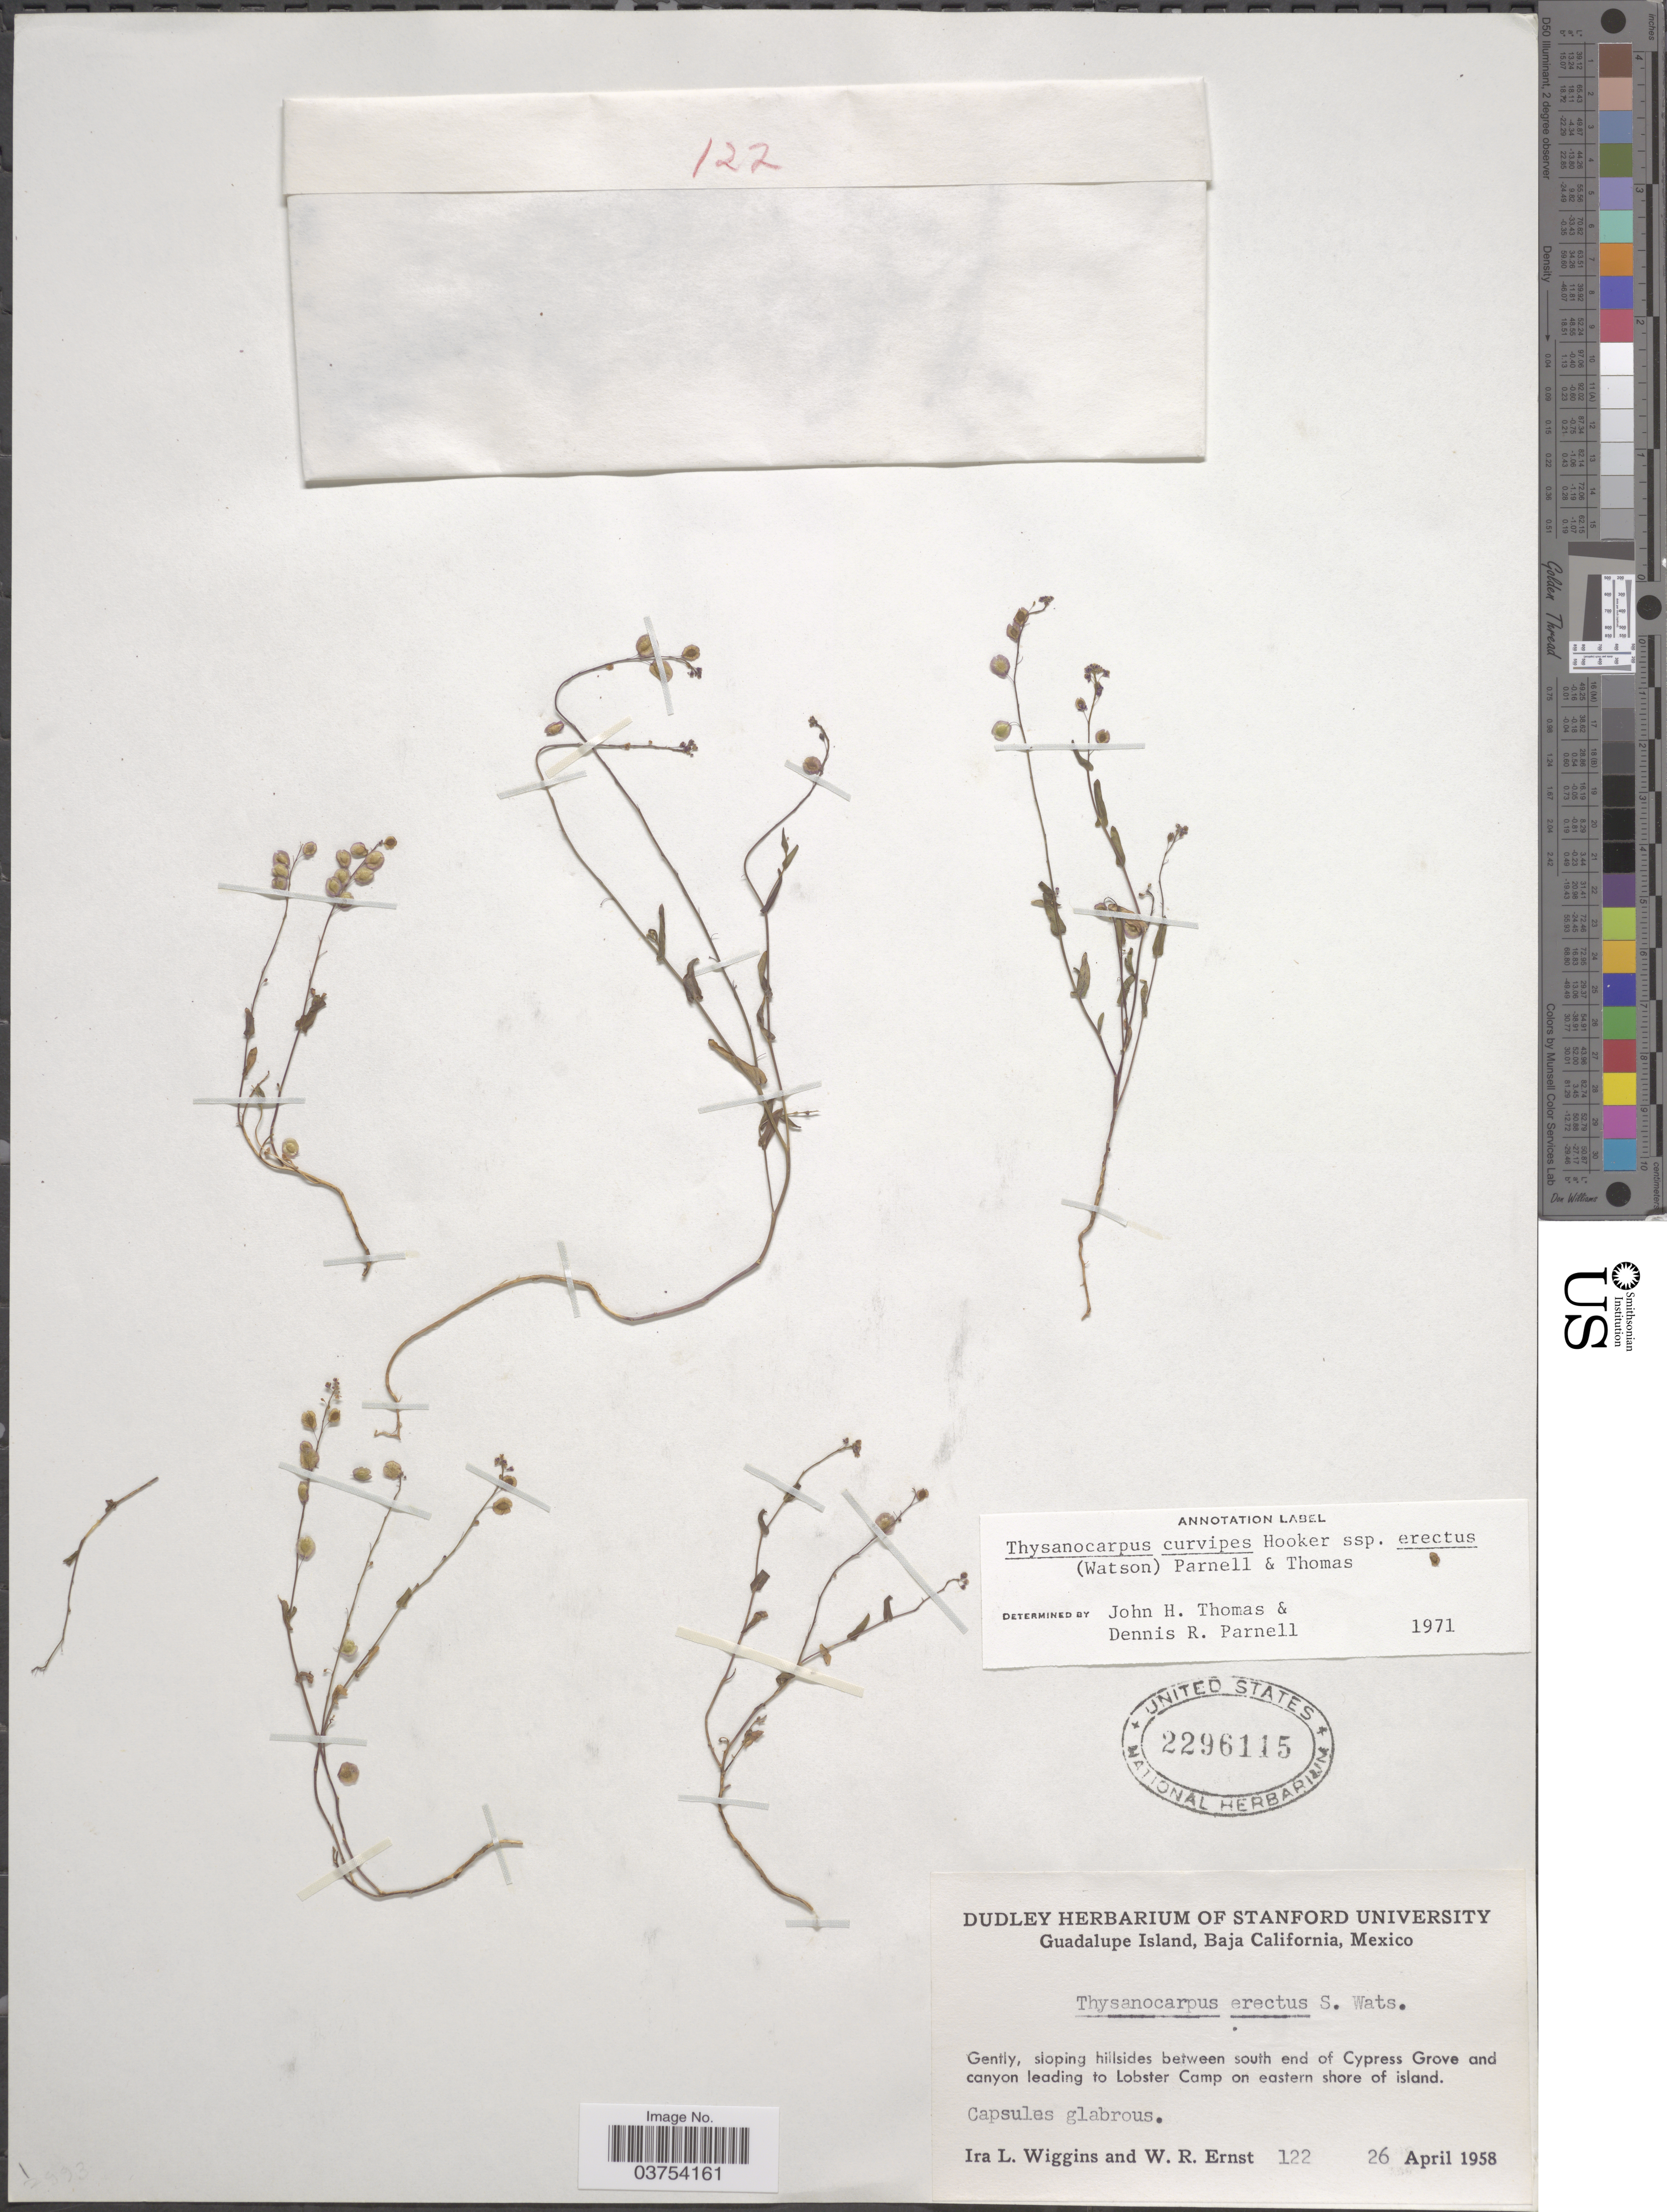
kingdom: Plantae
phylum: Tracheophyta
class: Magnoliopsida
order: Brassicales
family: Brassicaceae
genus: Thysanocarpus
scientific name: Thysanocarpus curvipes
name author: Hook.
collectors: I. L. Wiggins & W. R. Ernst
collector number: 122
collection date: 1958-04-26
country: Mexico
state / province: Baja California Norte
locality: Guadalupe Island. Between south end of Cypress Grove and canyon leading to Lobster Camp on eastern shore of island.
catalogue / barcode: US 2296115